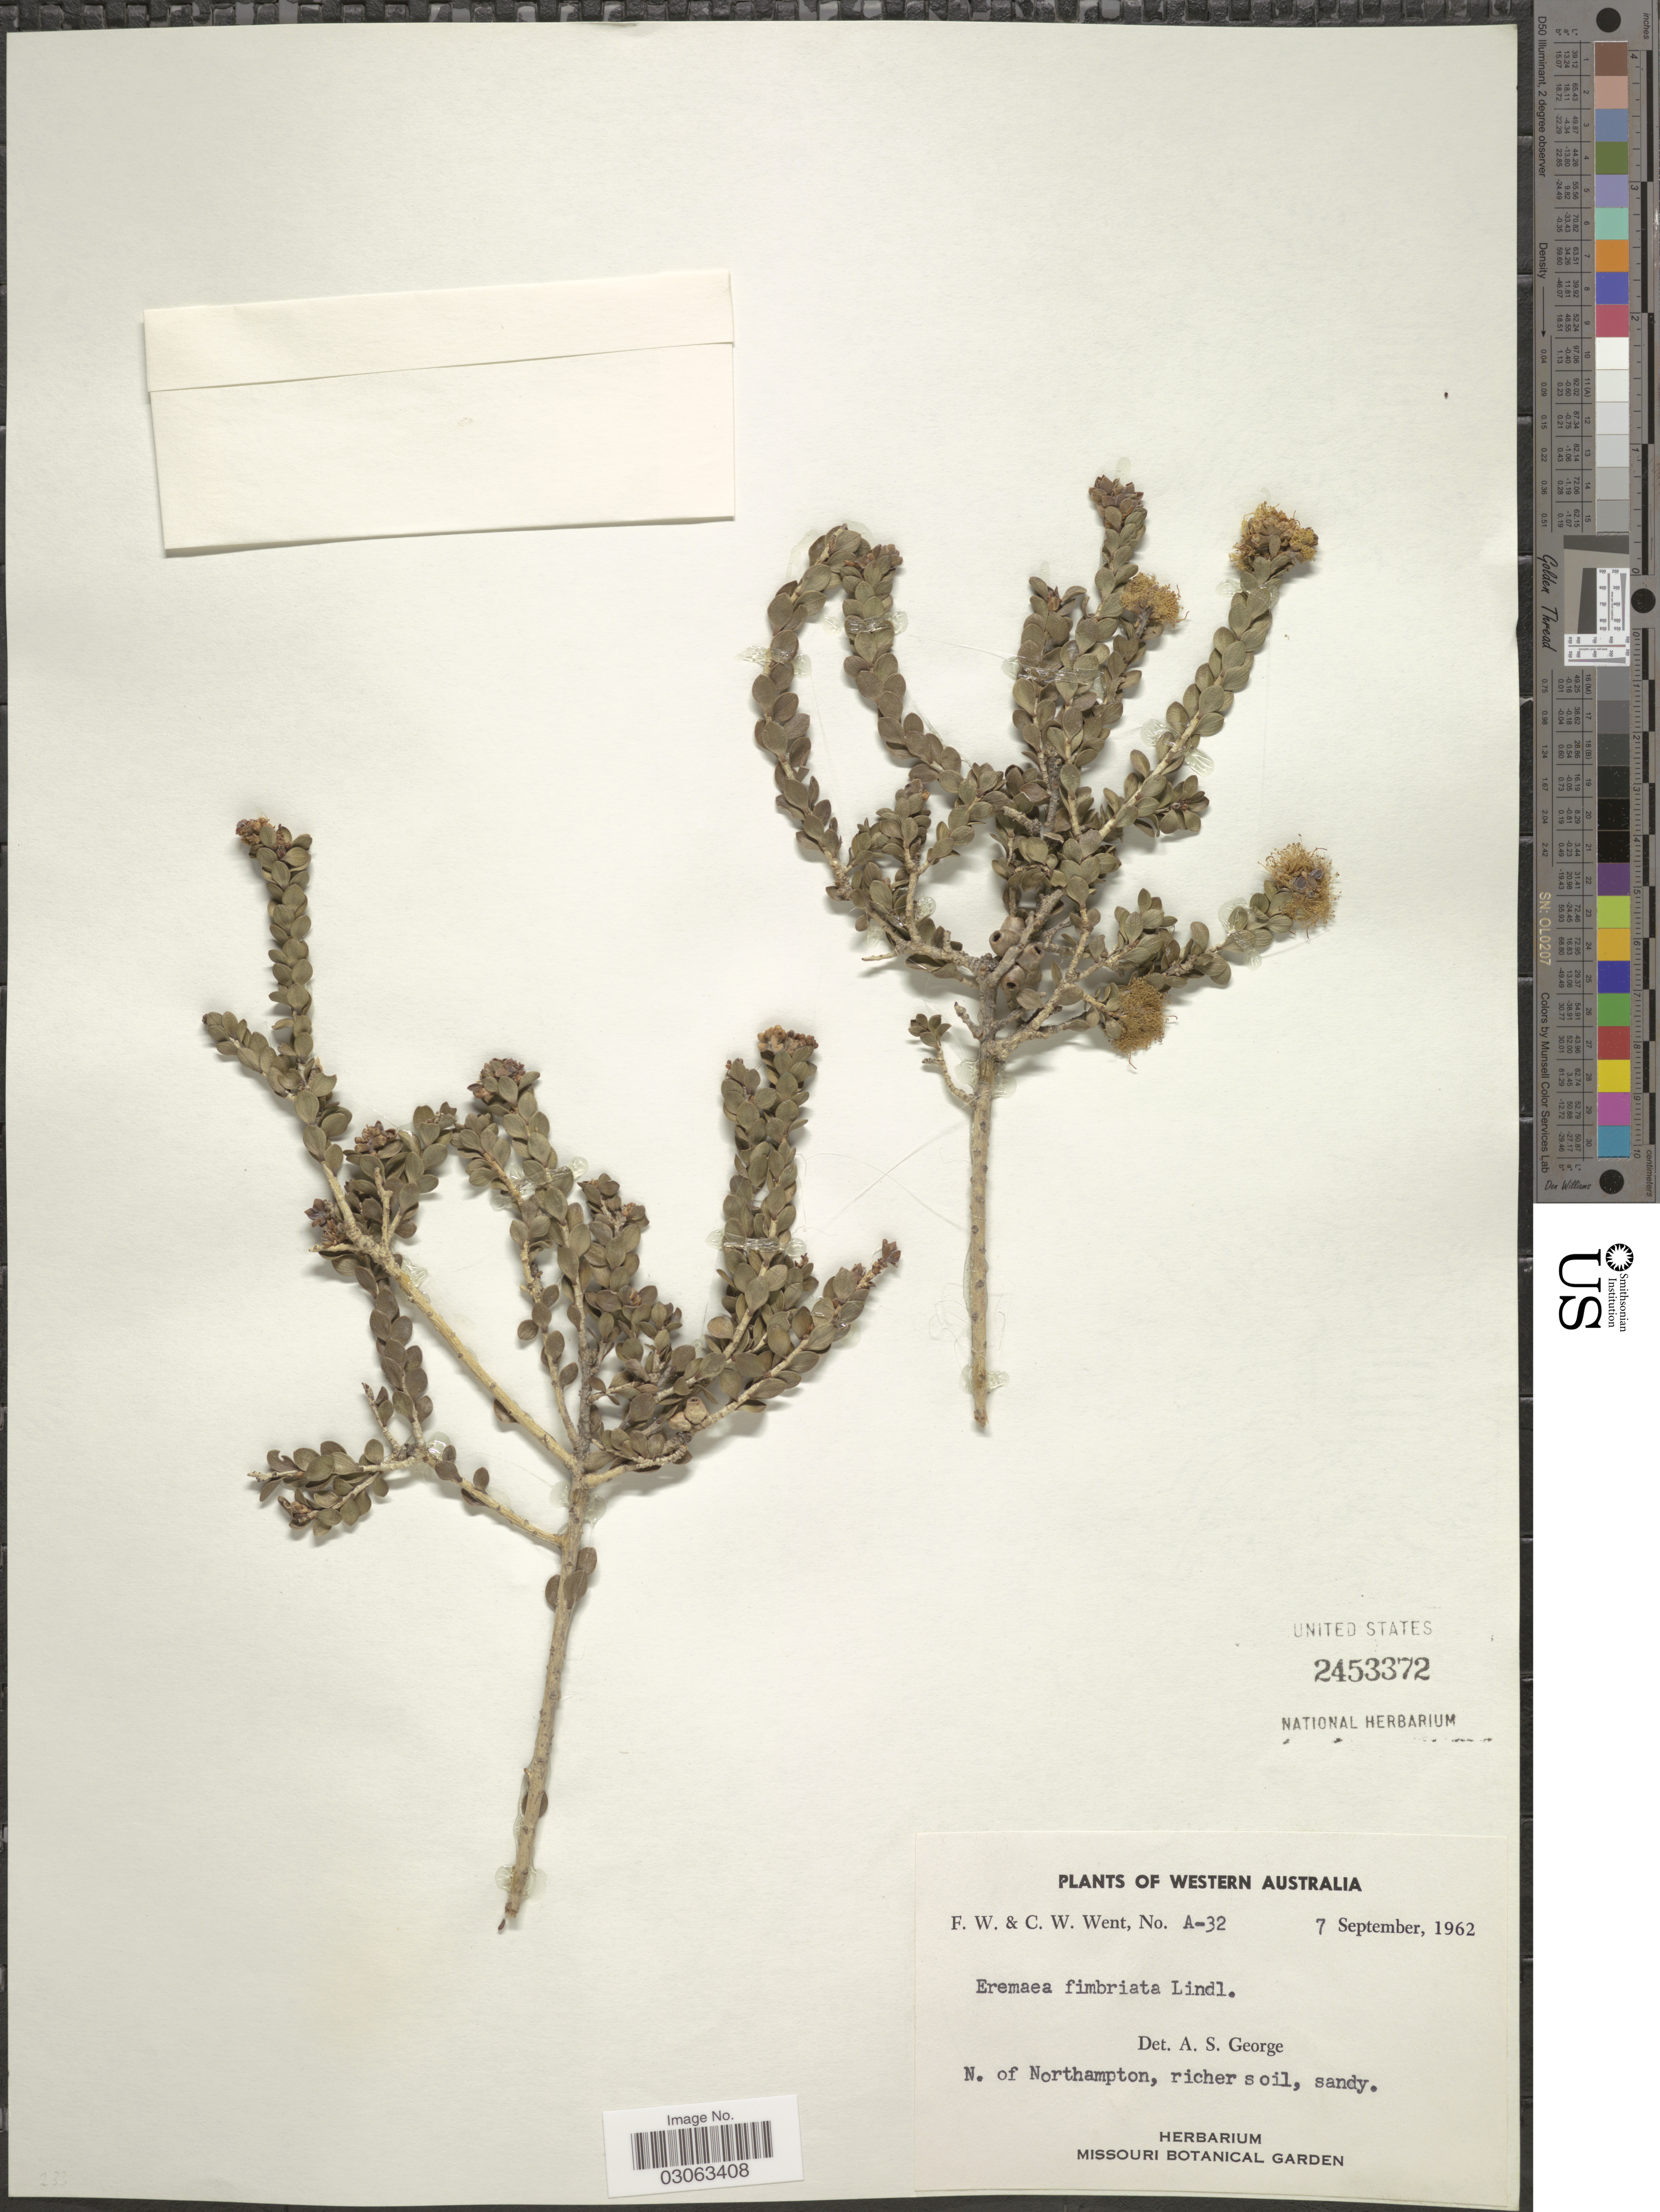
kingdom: Plantae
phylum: Tracheophyta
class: Magnoliopsida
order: Myrtales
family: Myrtaceae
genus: Eremaea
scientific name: Eremaea fimbriata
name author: Lindl.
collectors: F. W. Went & C. W. Went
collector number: A-32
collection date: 1962-09-07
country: Australia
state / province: Western Australia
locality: N. of Northampton.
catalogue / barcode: US 2453372